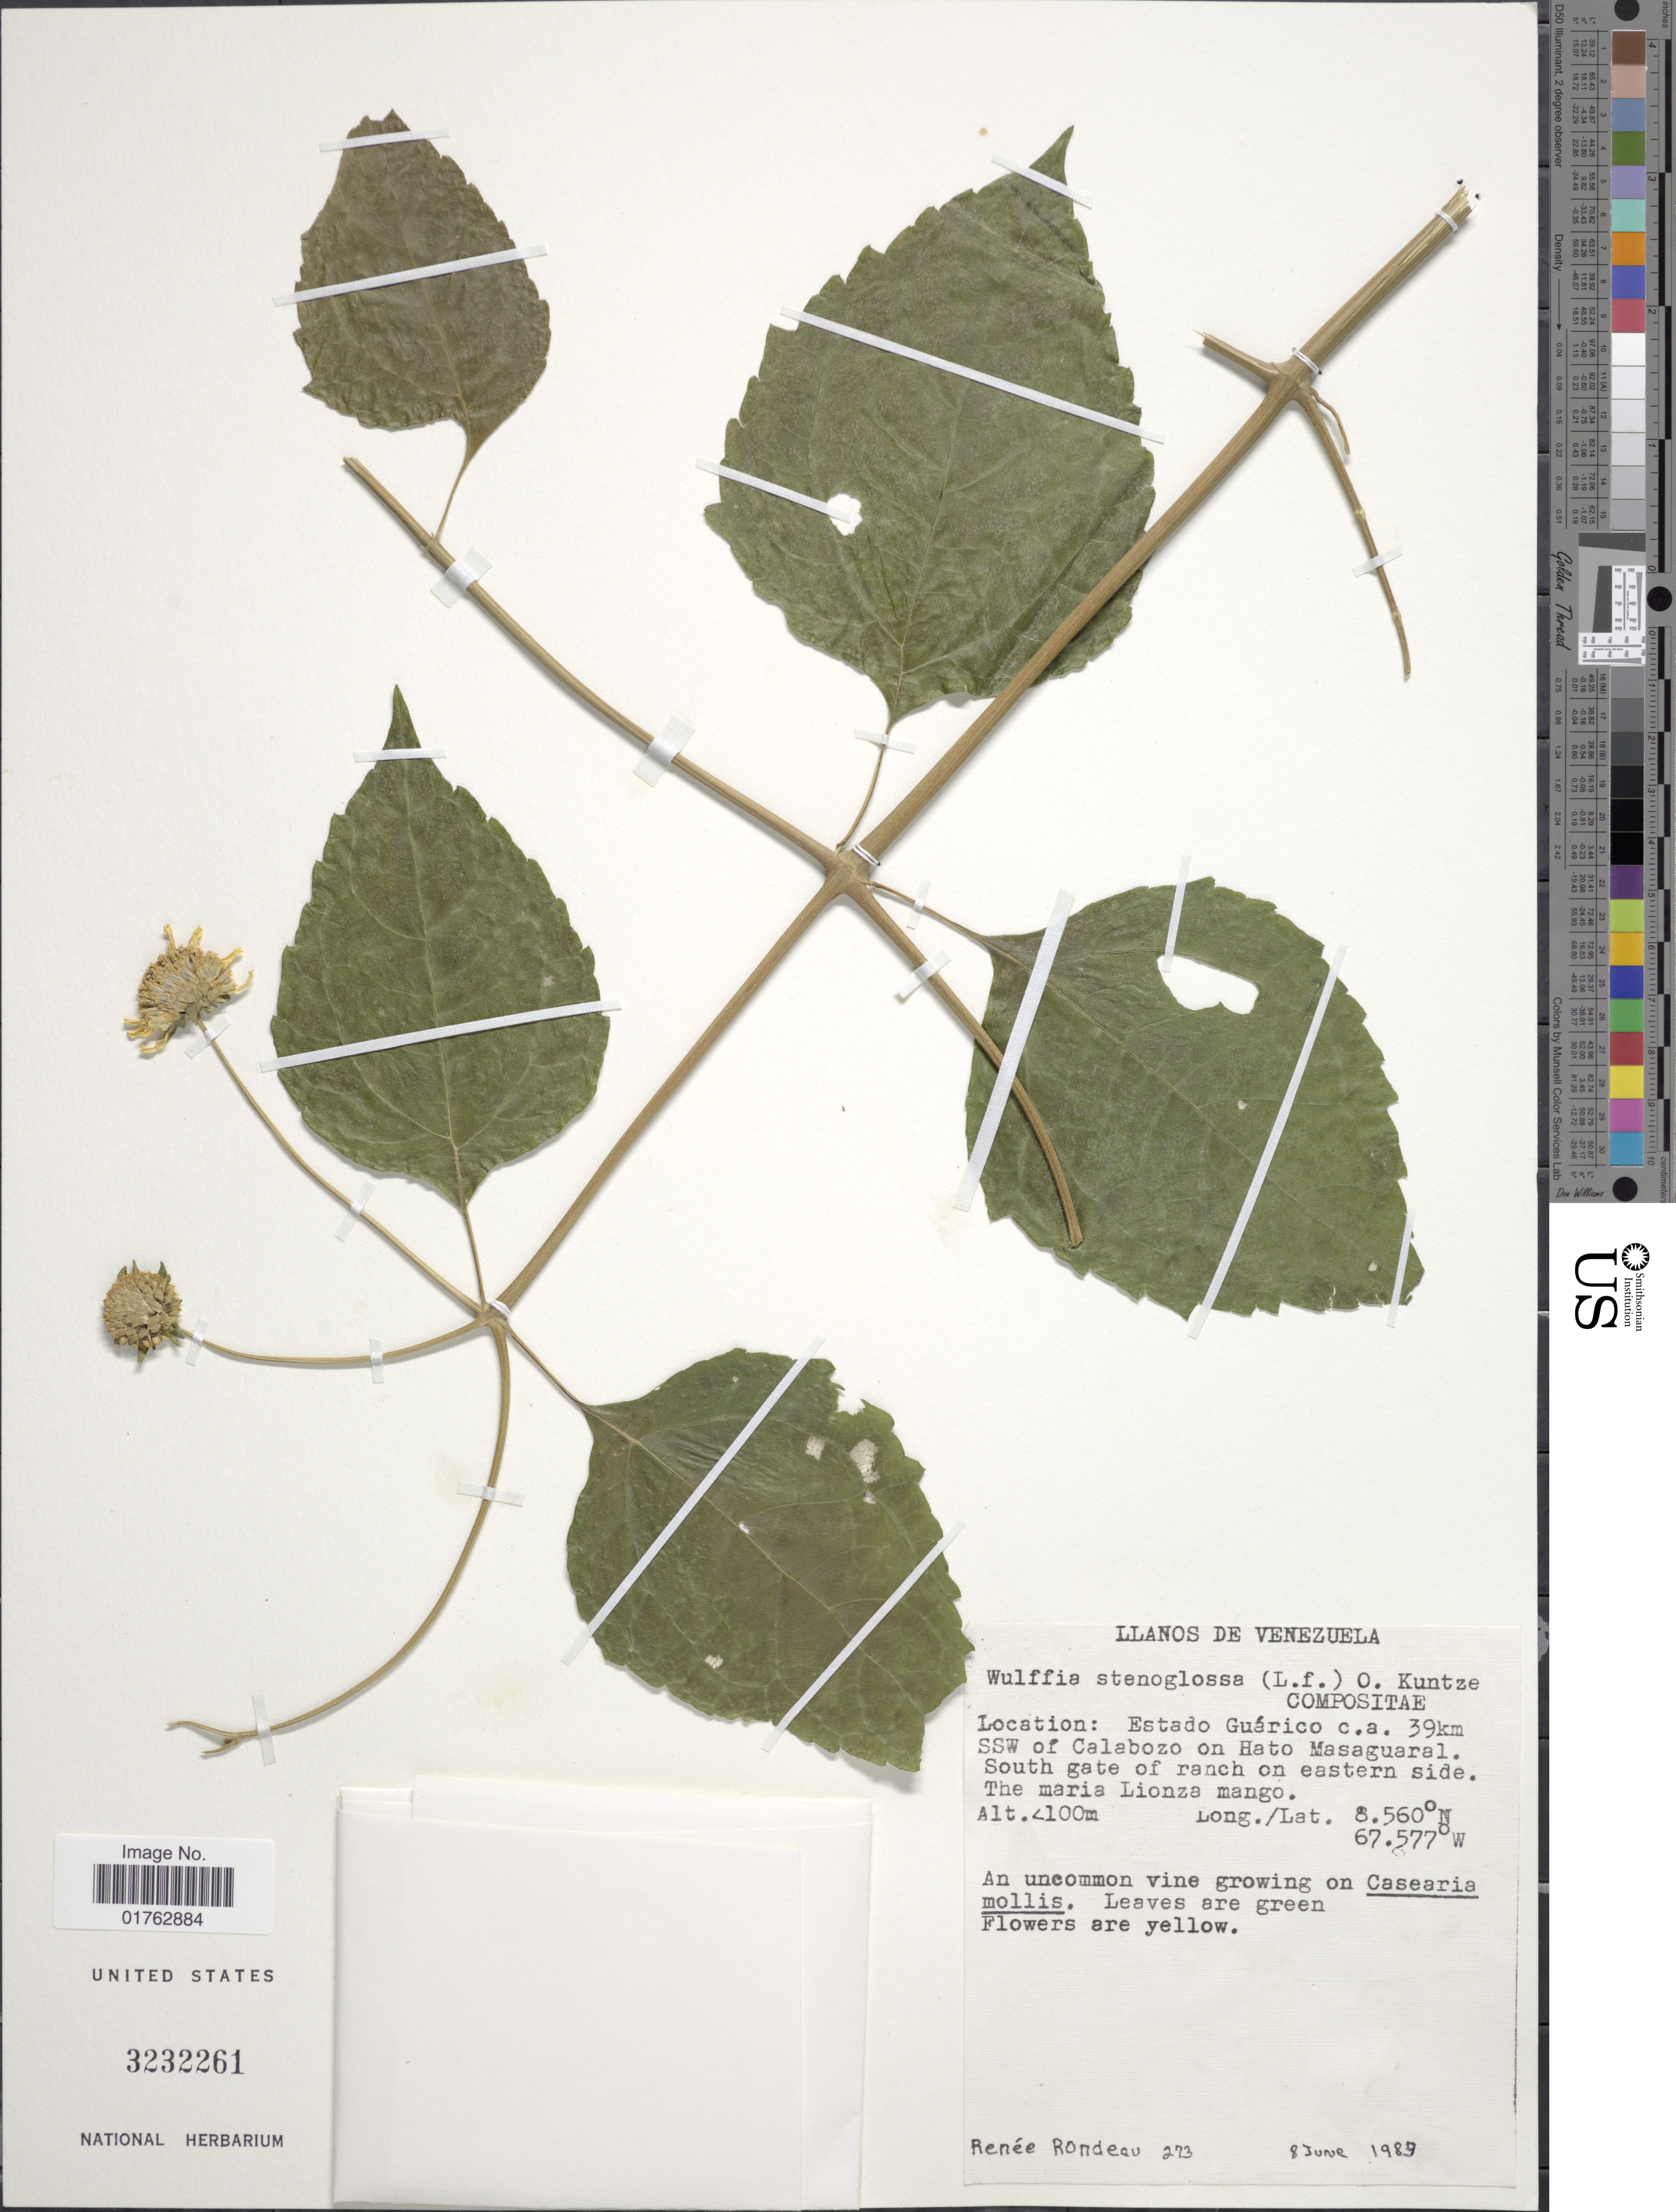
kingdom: Plantae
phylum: Tracheophyta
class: Magnoliopsida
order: Asterales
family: Asteraceae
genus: Wulffia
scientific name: Wulffia baccata var. baccata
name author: (L.) Kuntze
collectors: R. Rondeau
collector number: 273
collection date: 1983-06-08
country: Venezuela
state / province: Guárico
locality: Ca. 39 km SSW of Calabozo on Hato Masaguaral, South Gate of ranch on eastern side, the Maria Lionza Mango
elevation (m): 100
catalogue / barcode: US 3232261